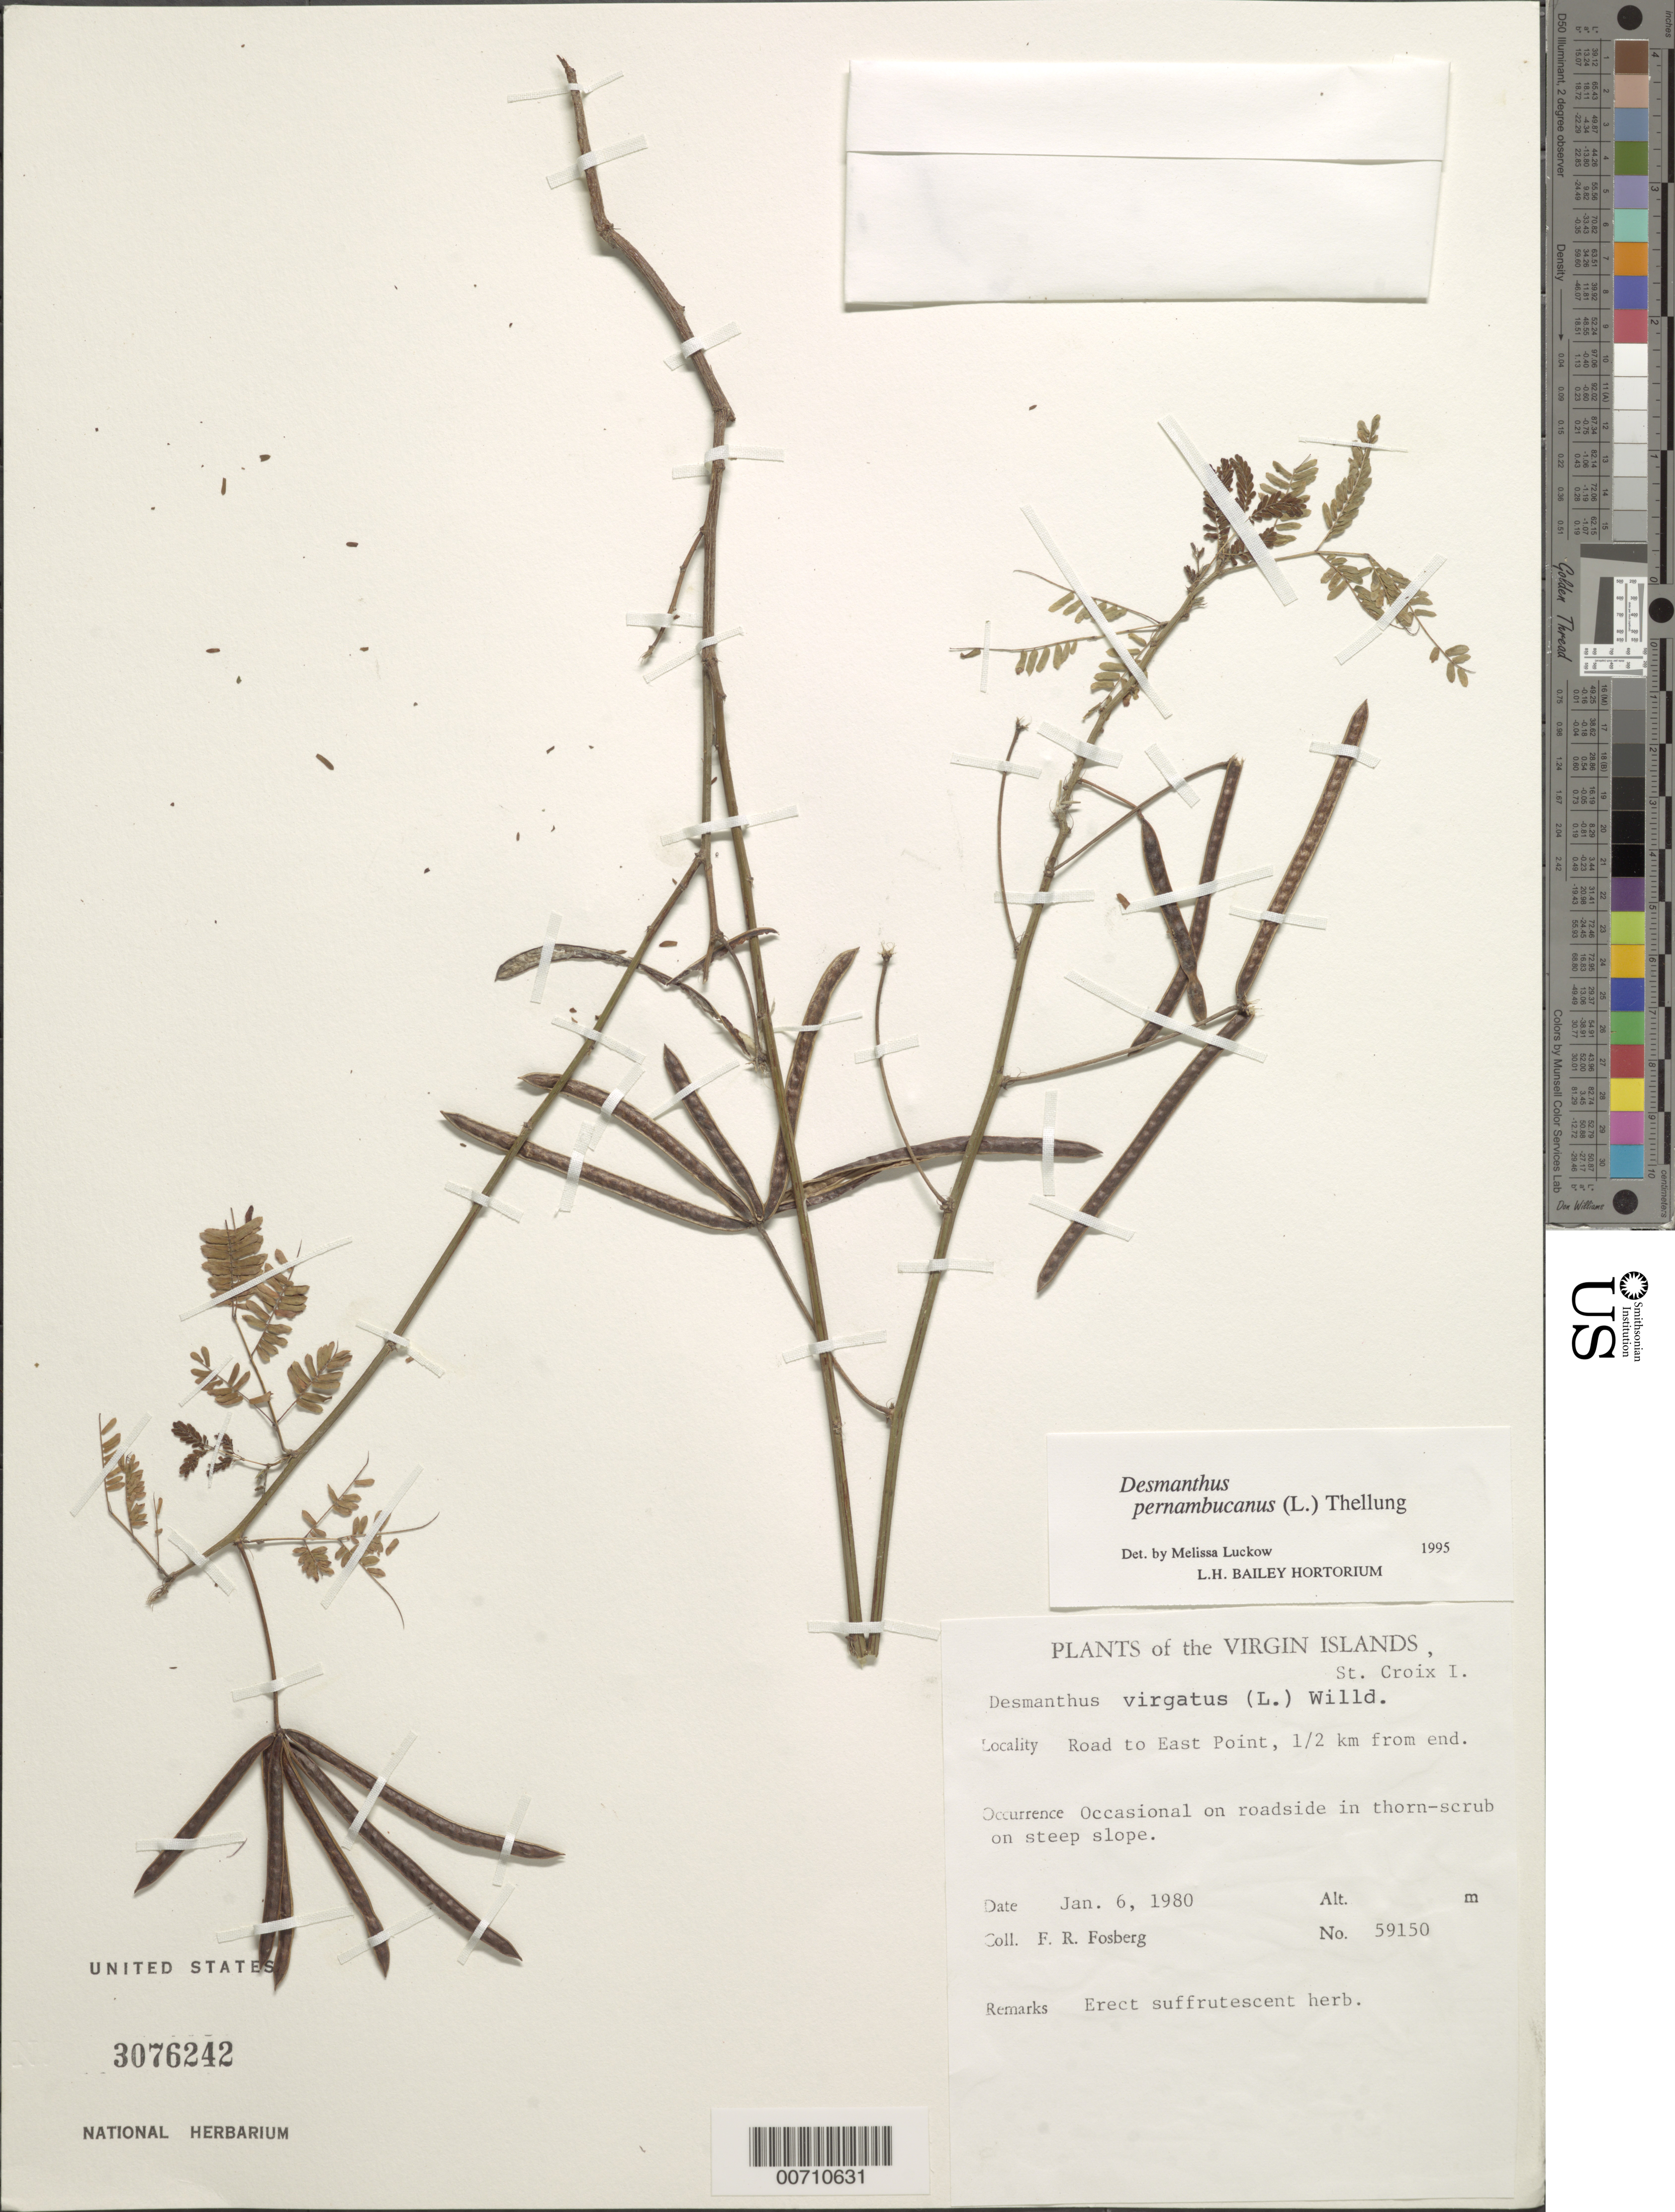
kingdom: Plantae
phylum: Tracheophyta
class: Magnoliopsida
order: Fabales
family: Fabaceae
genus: Desmanthus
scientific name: Desmanthus pernambucanus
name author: (L.) Thell.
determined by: Luckow, M. A.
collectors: F. R. Fosberg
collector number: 59150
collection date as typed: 06 Jan 1980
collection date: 1980-01-06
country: U.S. Virgin Islands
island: St. Croix Island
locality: East Point, Rd to, 1/2 km from end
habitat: On roadside in thron-scrub on steep slope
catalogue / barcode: US 3076242